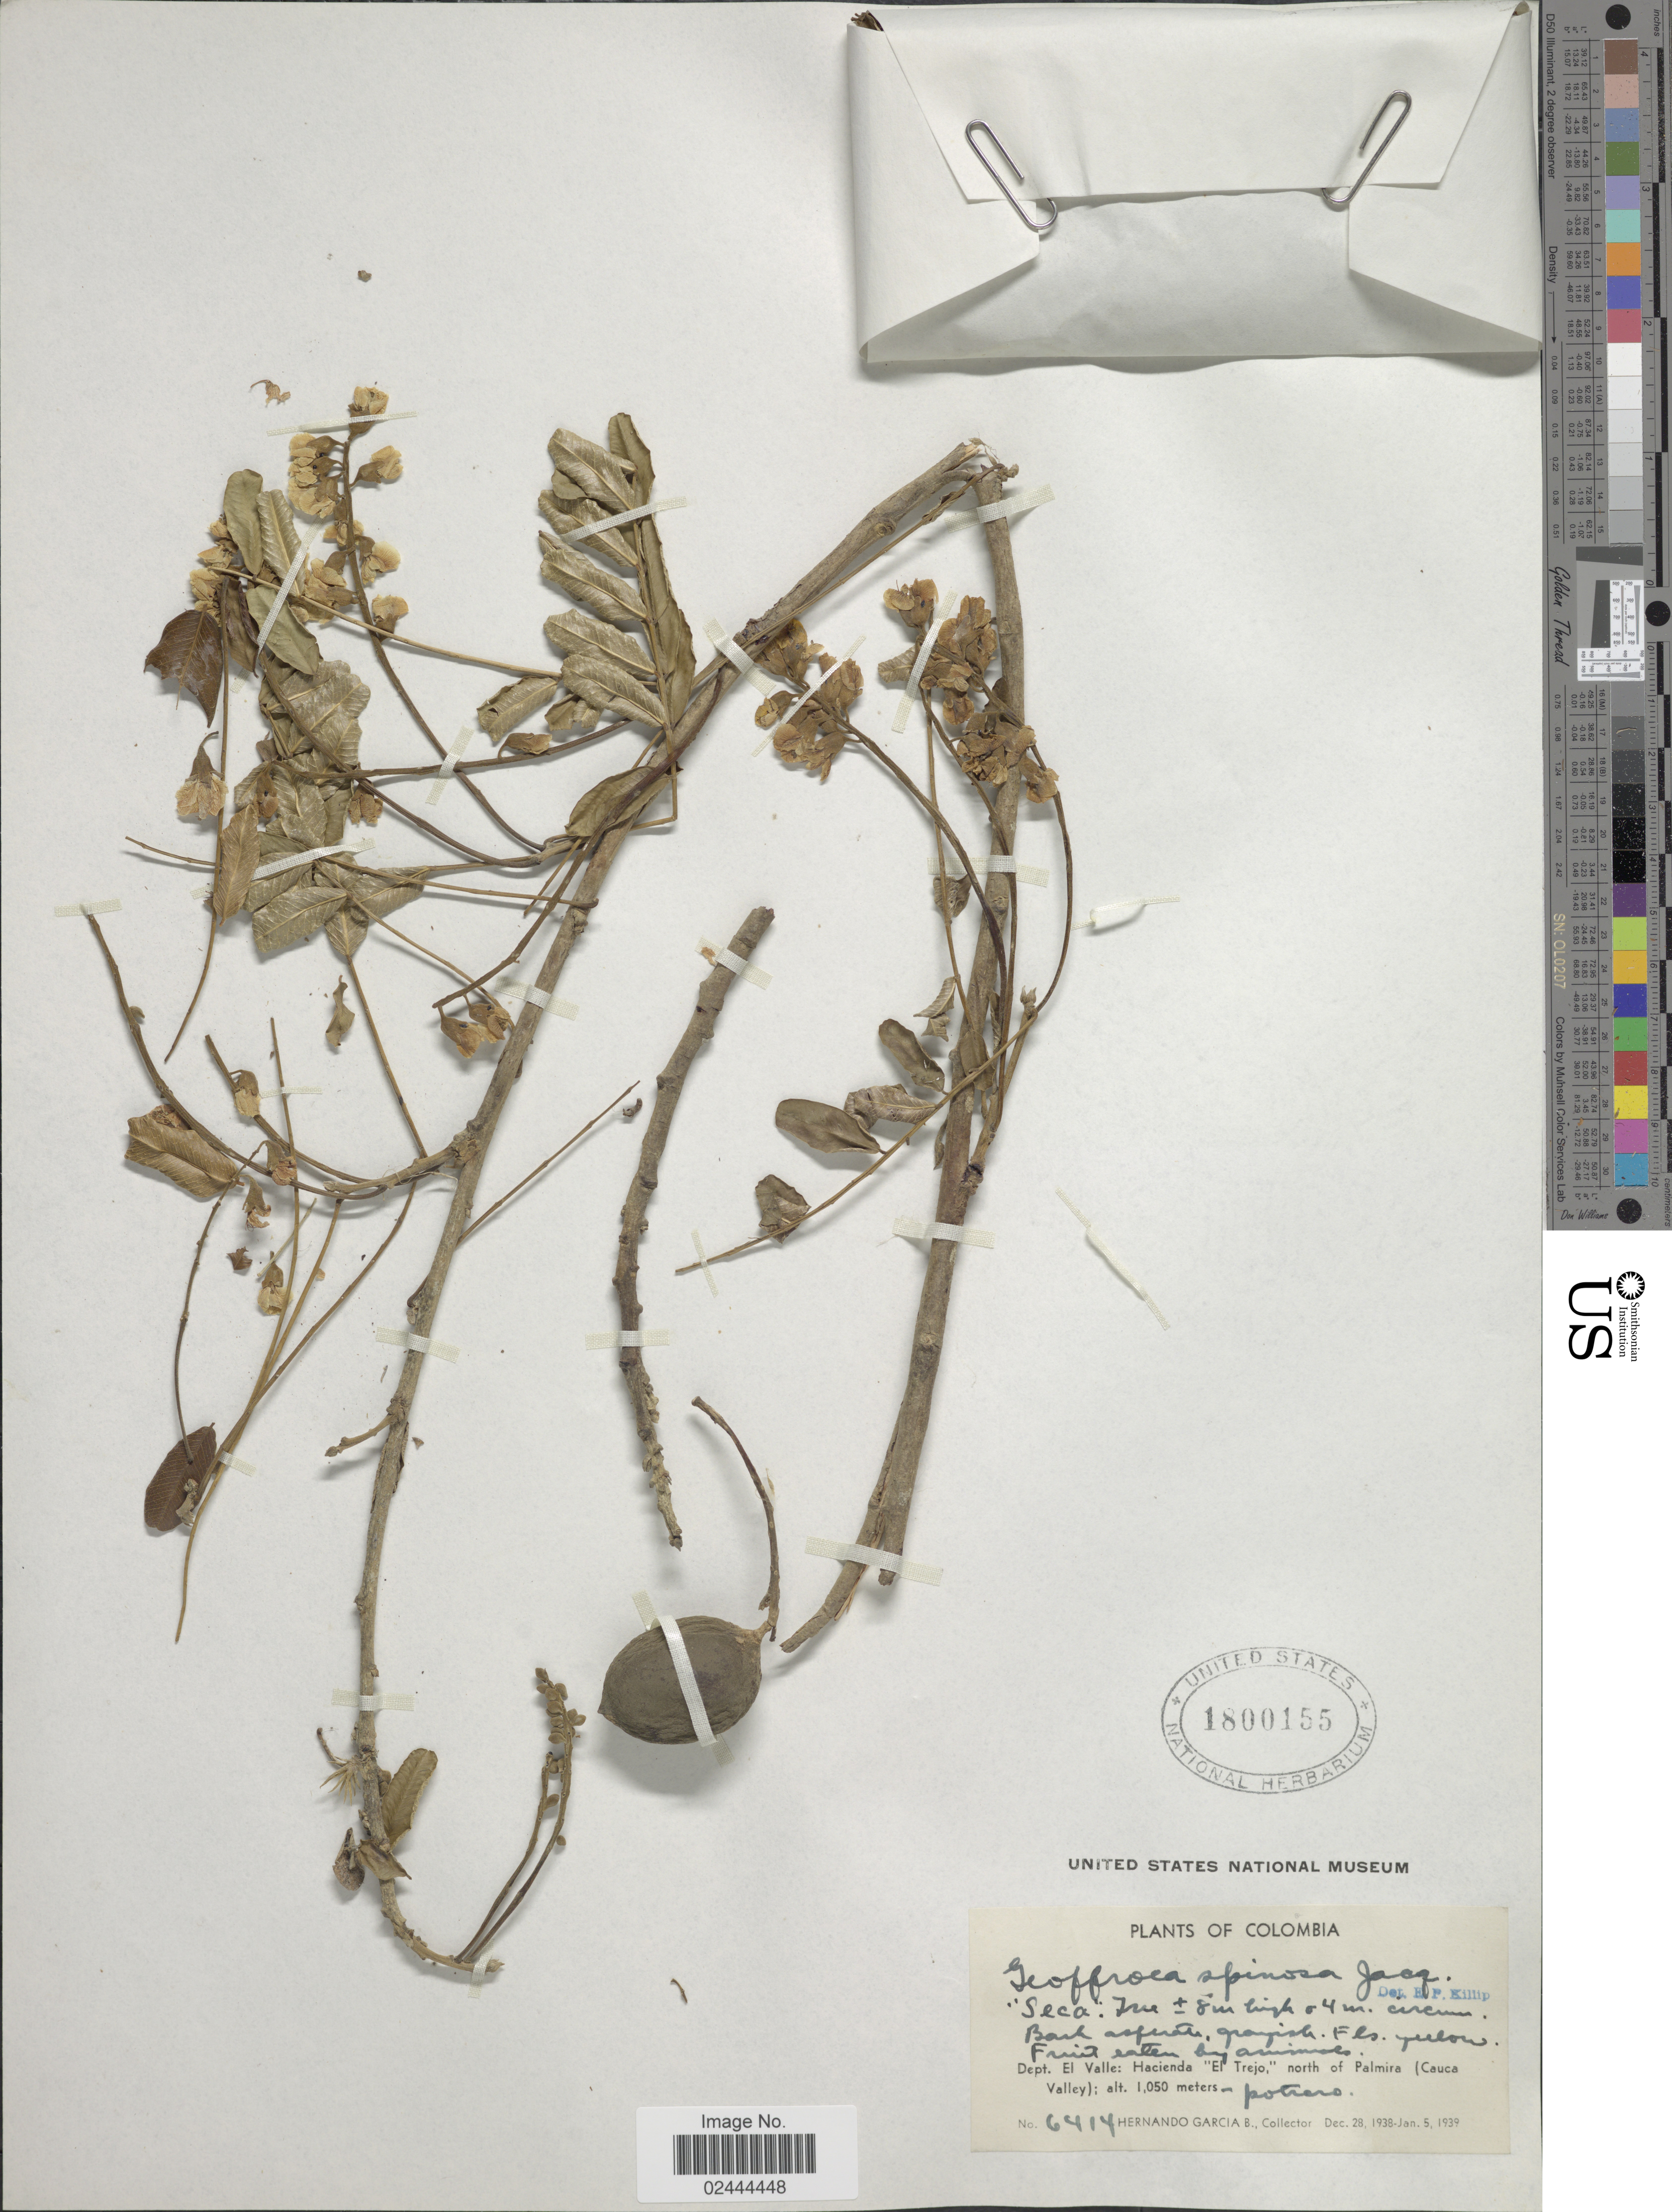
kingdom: Plantae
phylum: Tracheophyta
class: Magnoliopsida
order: Fabales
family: Fabaceae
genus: Geoffroea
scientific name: Geoffroea spinosa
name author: Jacq.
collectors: H. García Barriga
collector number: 6414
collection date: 1938-12-28/1939-01-05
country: Colombia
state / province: Valle del Cauca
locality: Dept. El Valle, Hacienda El Trejo, north of Palmira (Cauca Valley)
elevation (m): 1050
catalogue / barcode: US 1800155